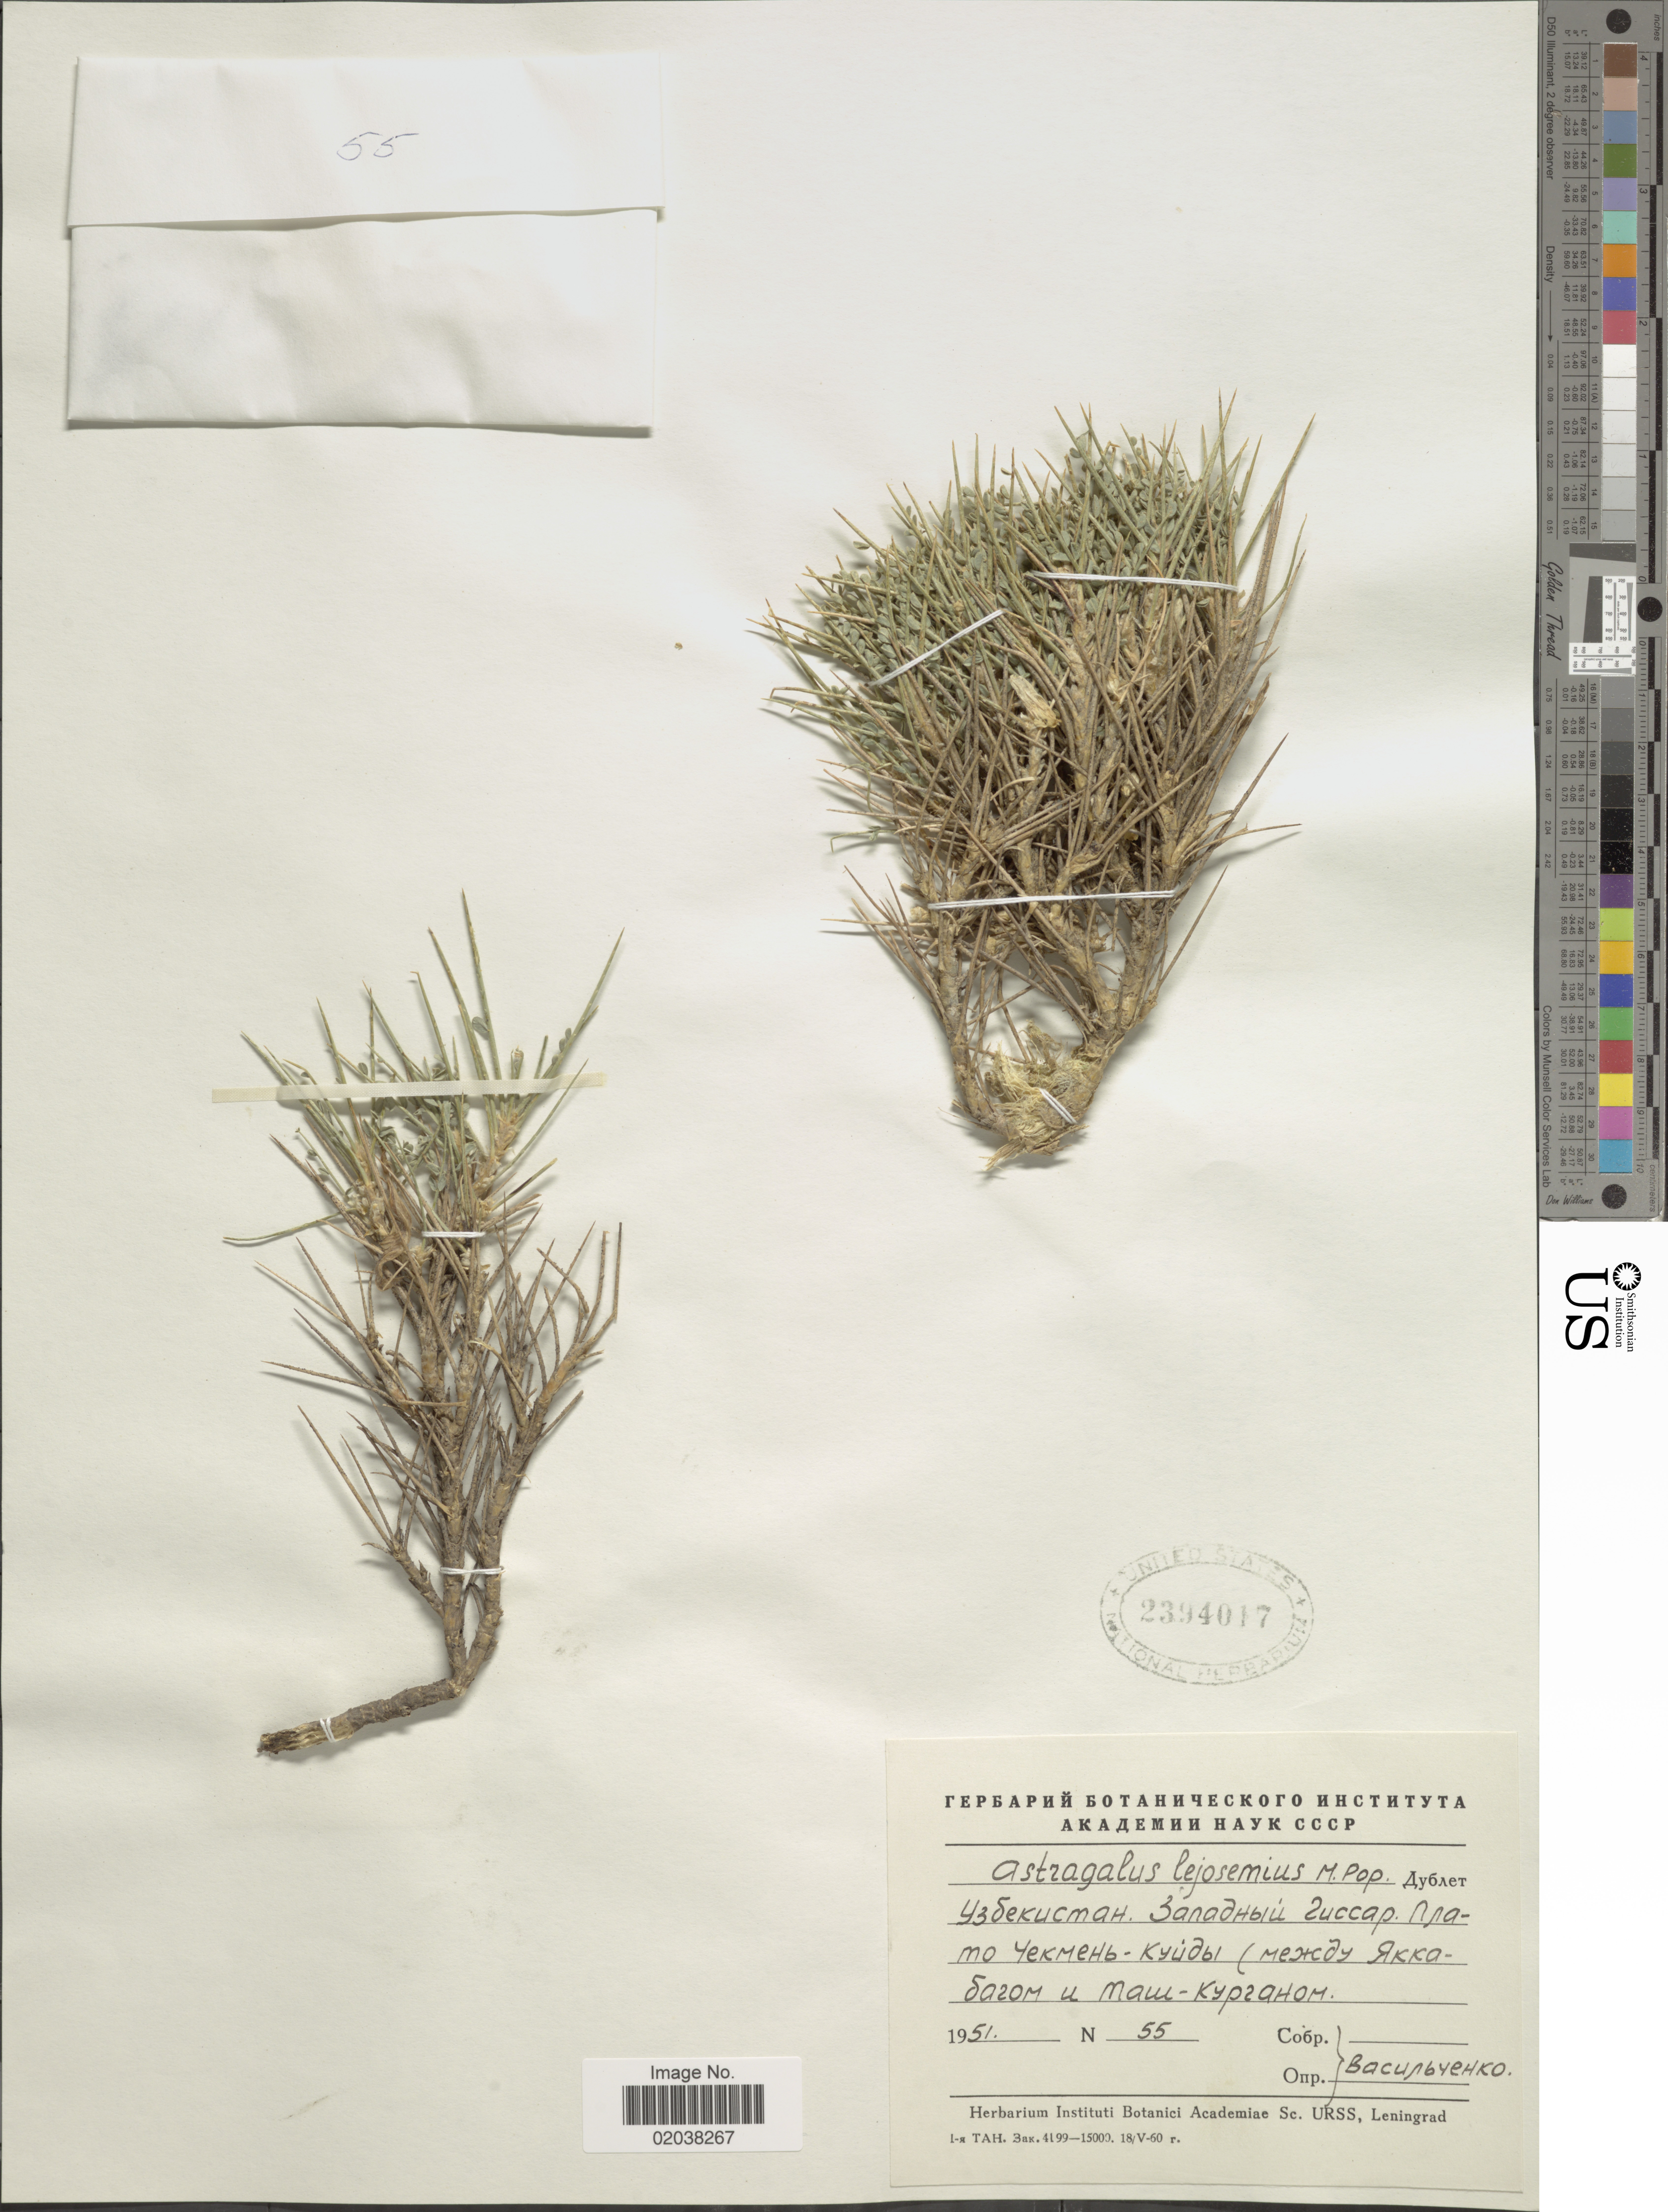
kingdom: Plantae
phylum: Tracheophyta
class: Magnoliopsida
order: Fabales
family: Fabaceae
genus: Astragalus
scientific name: Astragalus lejosemius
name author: (Lipsky) Popov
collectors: I. Vassilczenko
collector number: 55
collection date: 1951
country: Uzbekistan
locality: W of Gissar Range, between Yakkabog and Tash- Kurgan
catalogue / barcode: US 2394017